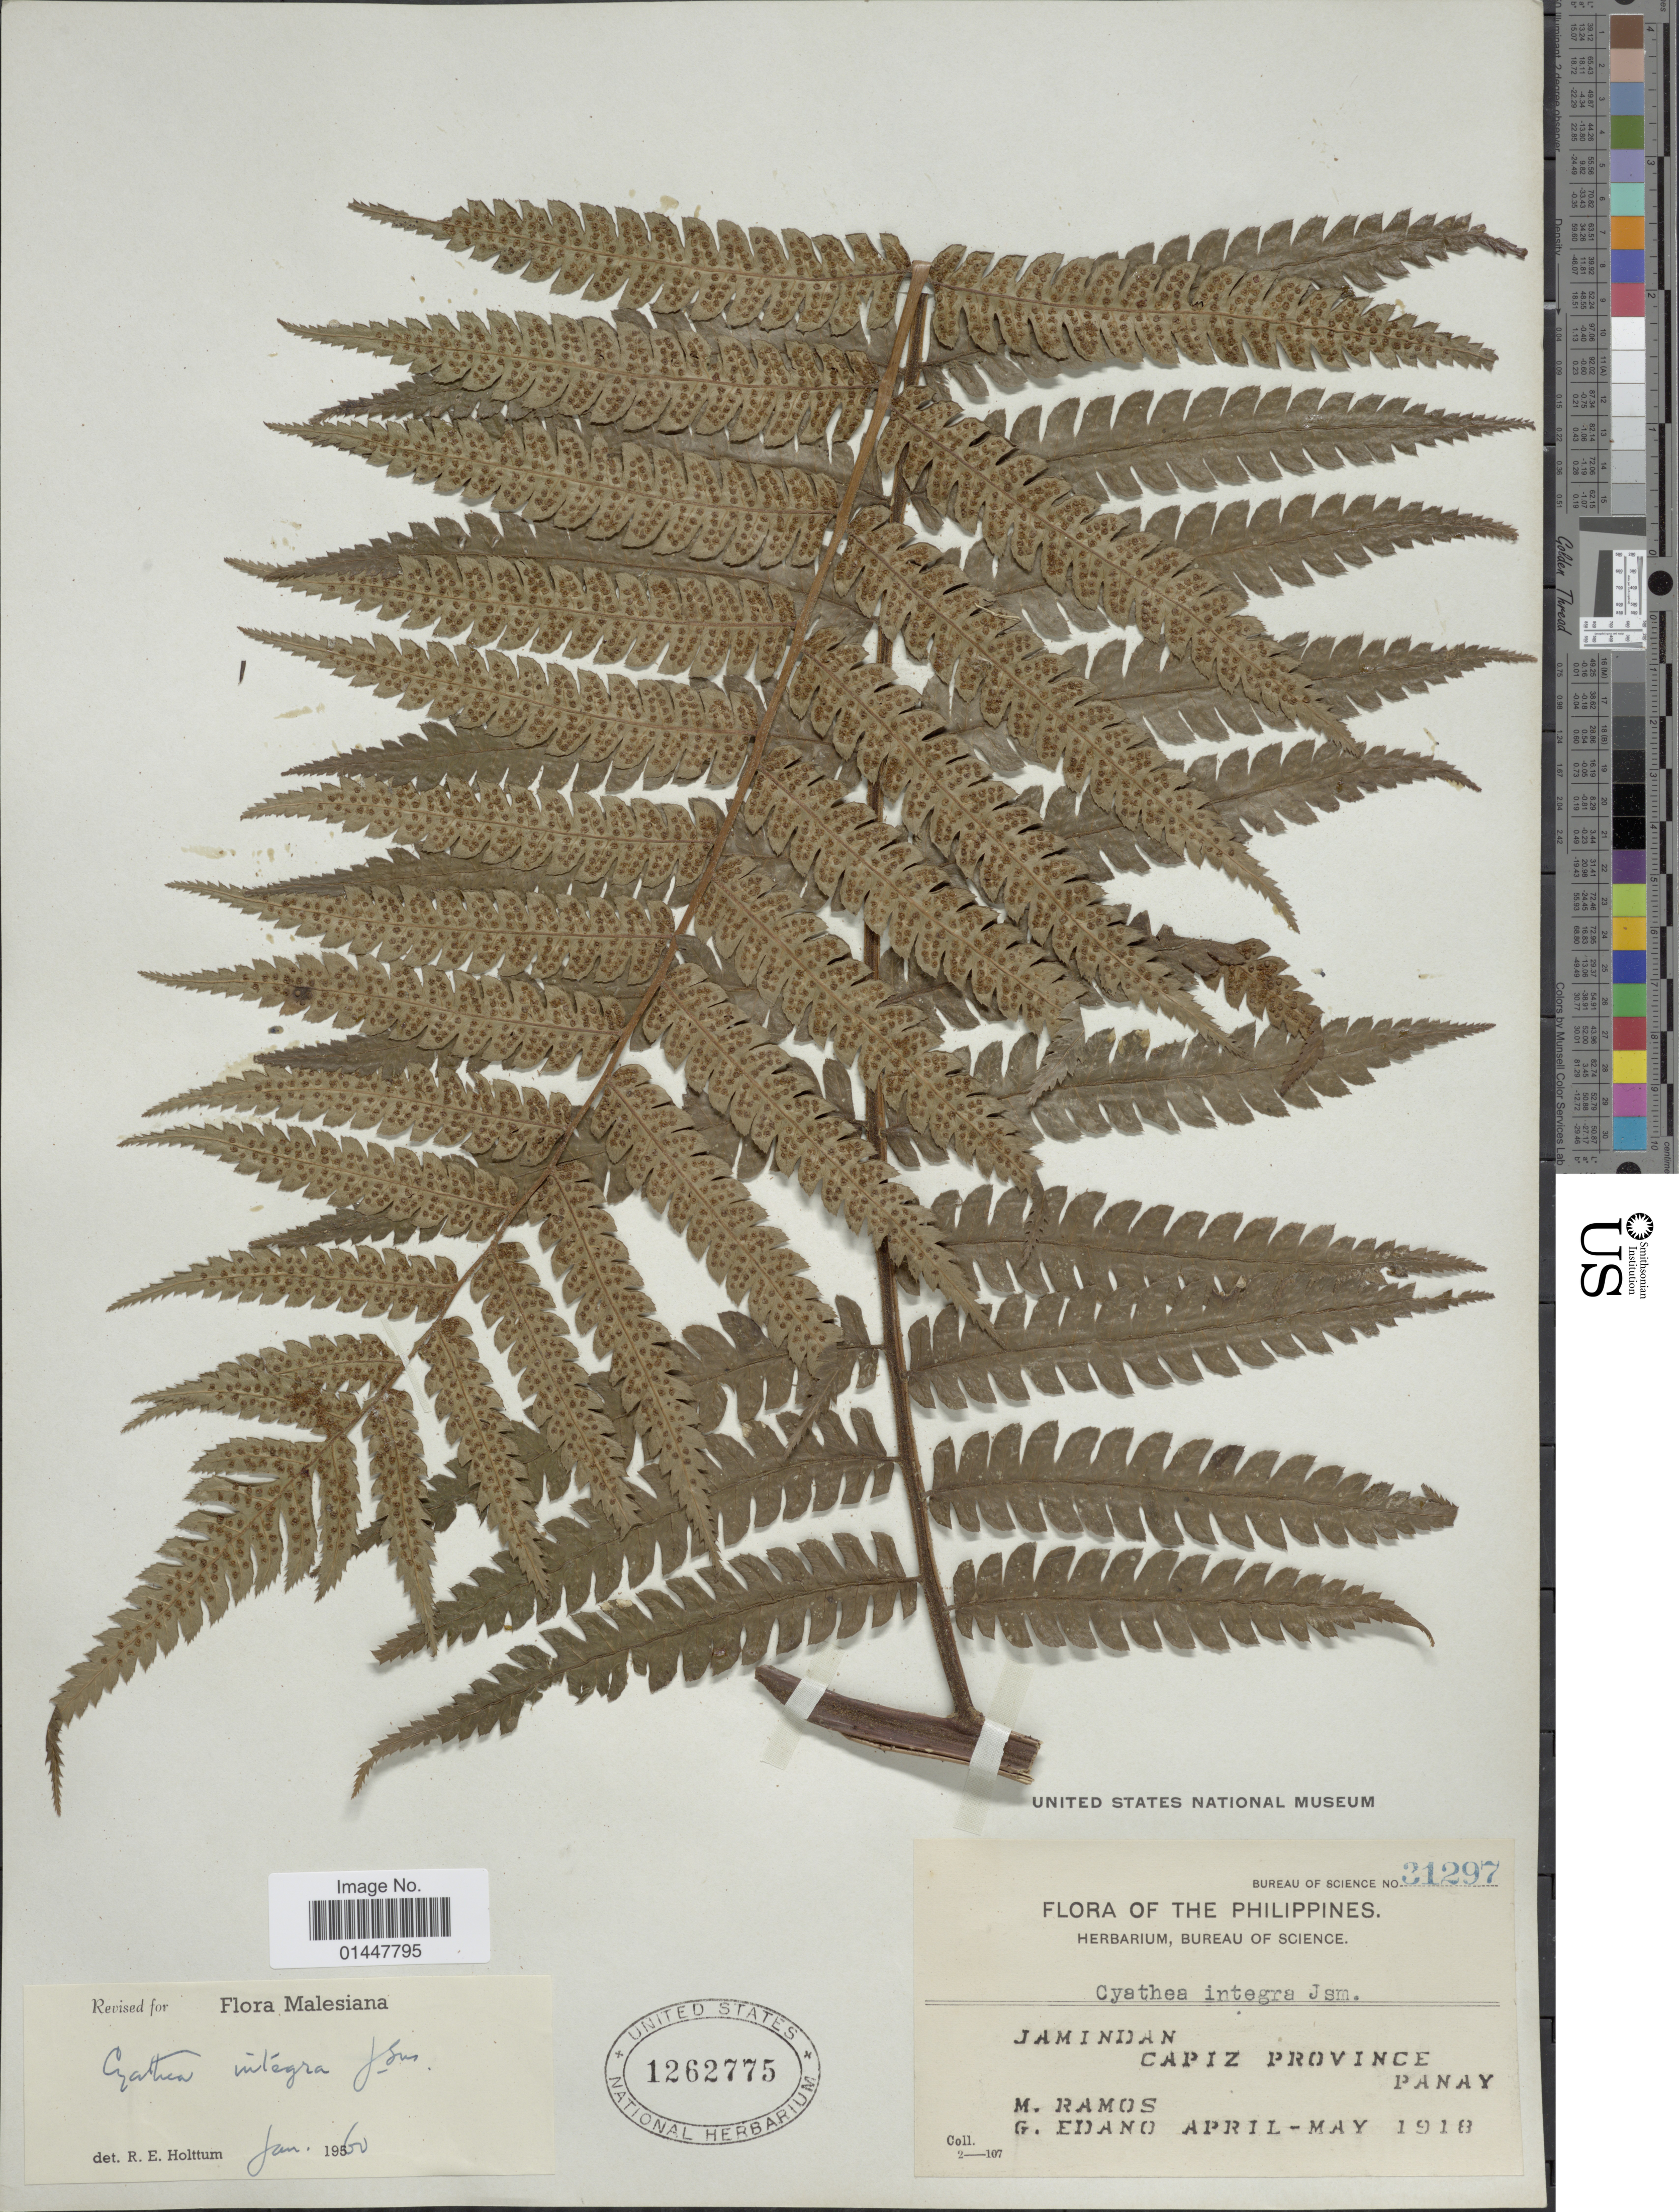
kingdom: Plantae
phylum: Tracheophyta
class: Polypodiopsida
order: Cyatheales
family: Cyatheaceae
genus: Sphaeropteris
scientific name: Sphaeropteris integra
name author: (J. Sm.) R.M. Tryon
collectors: M. Ramos & G. Edaño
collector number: Bureau of Science 31297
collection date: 1918-04/1918-05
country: Philippines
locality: Jamindan, Capiz Province, Panay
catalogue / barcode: US 1262775